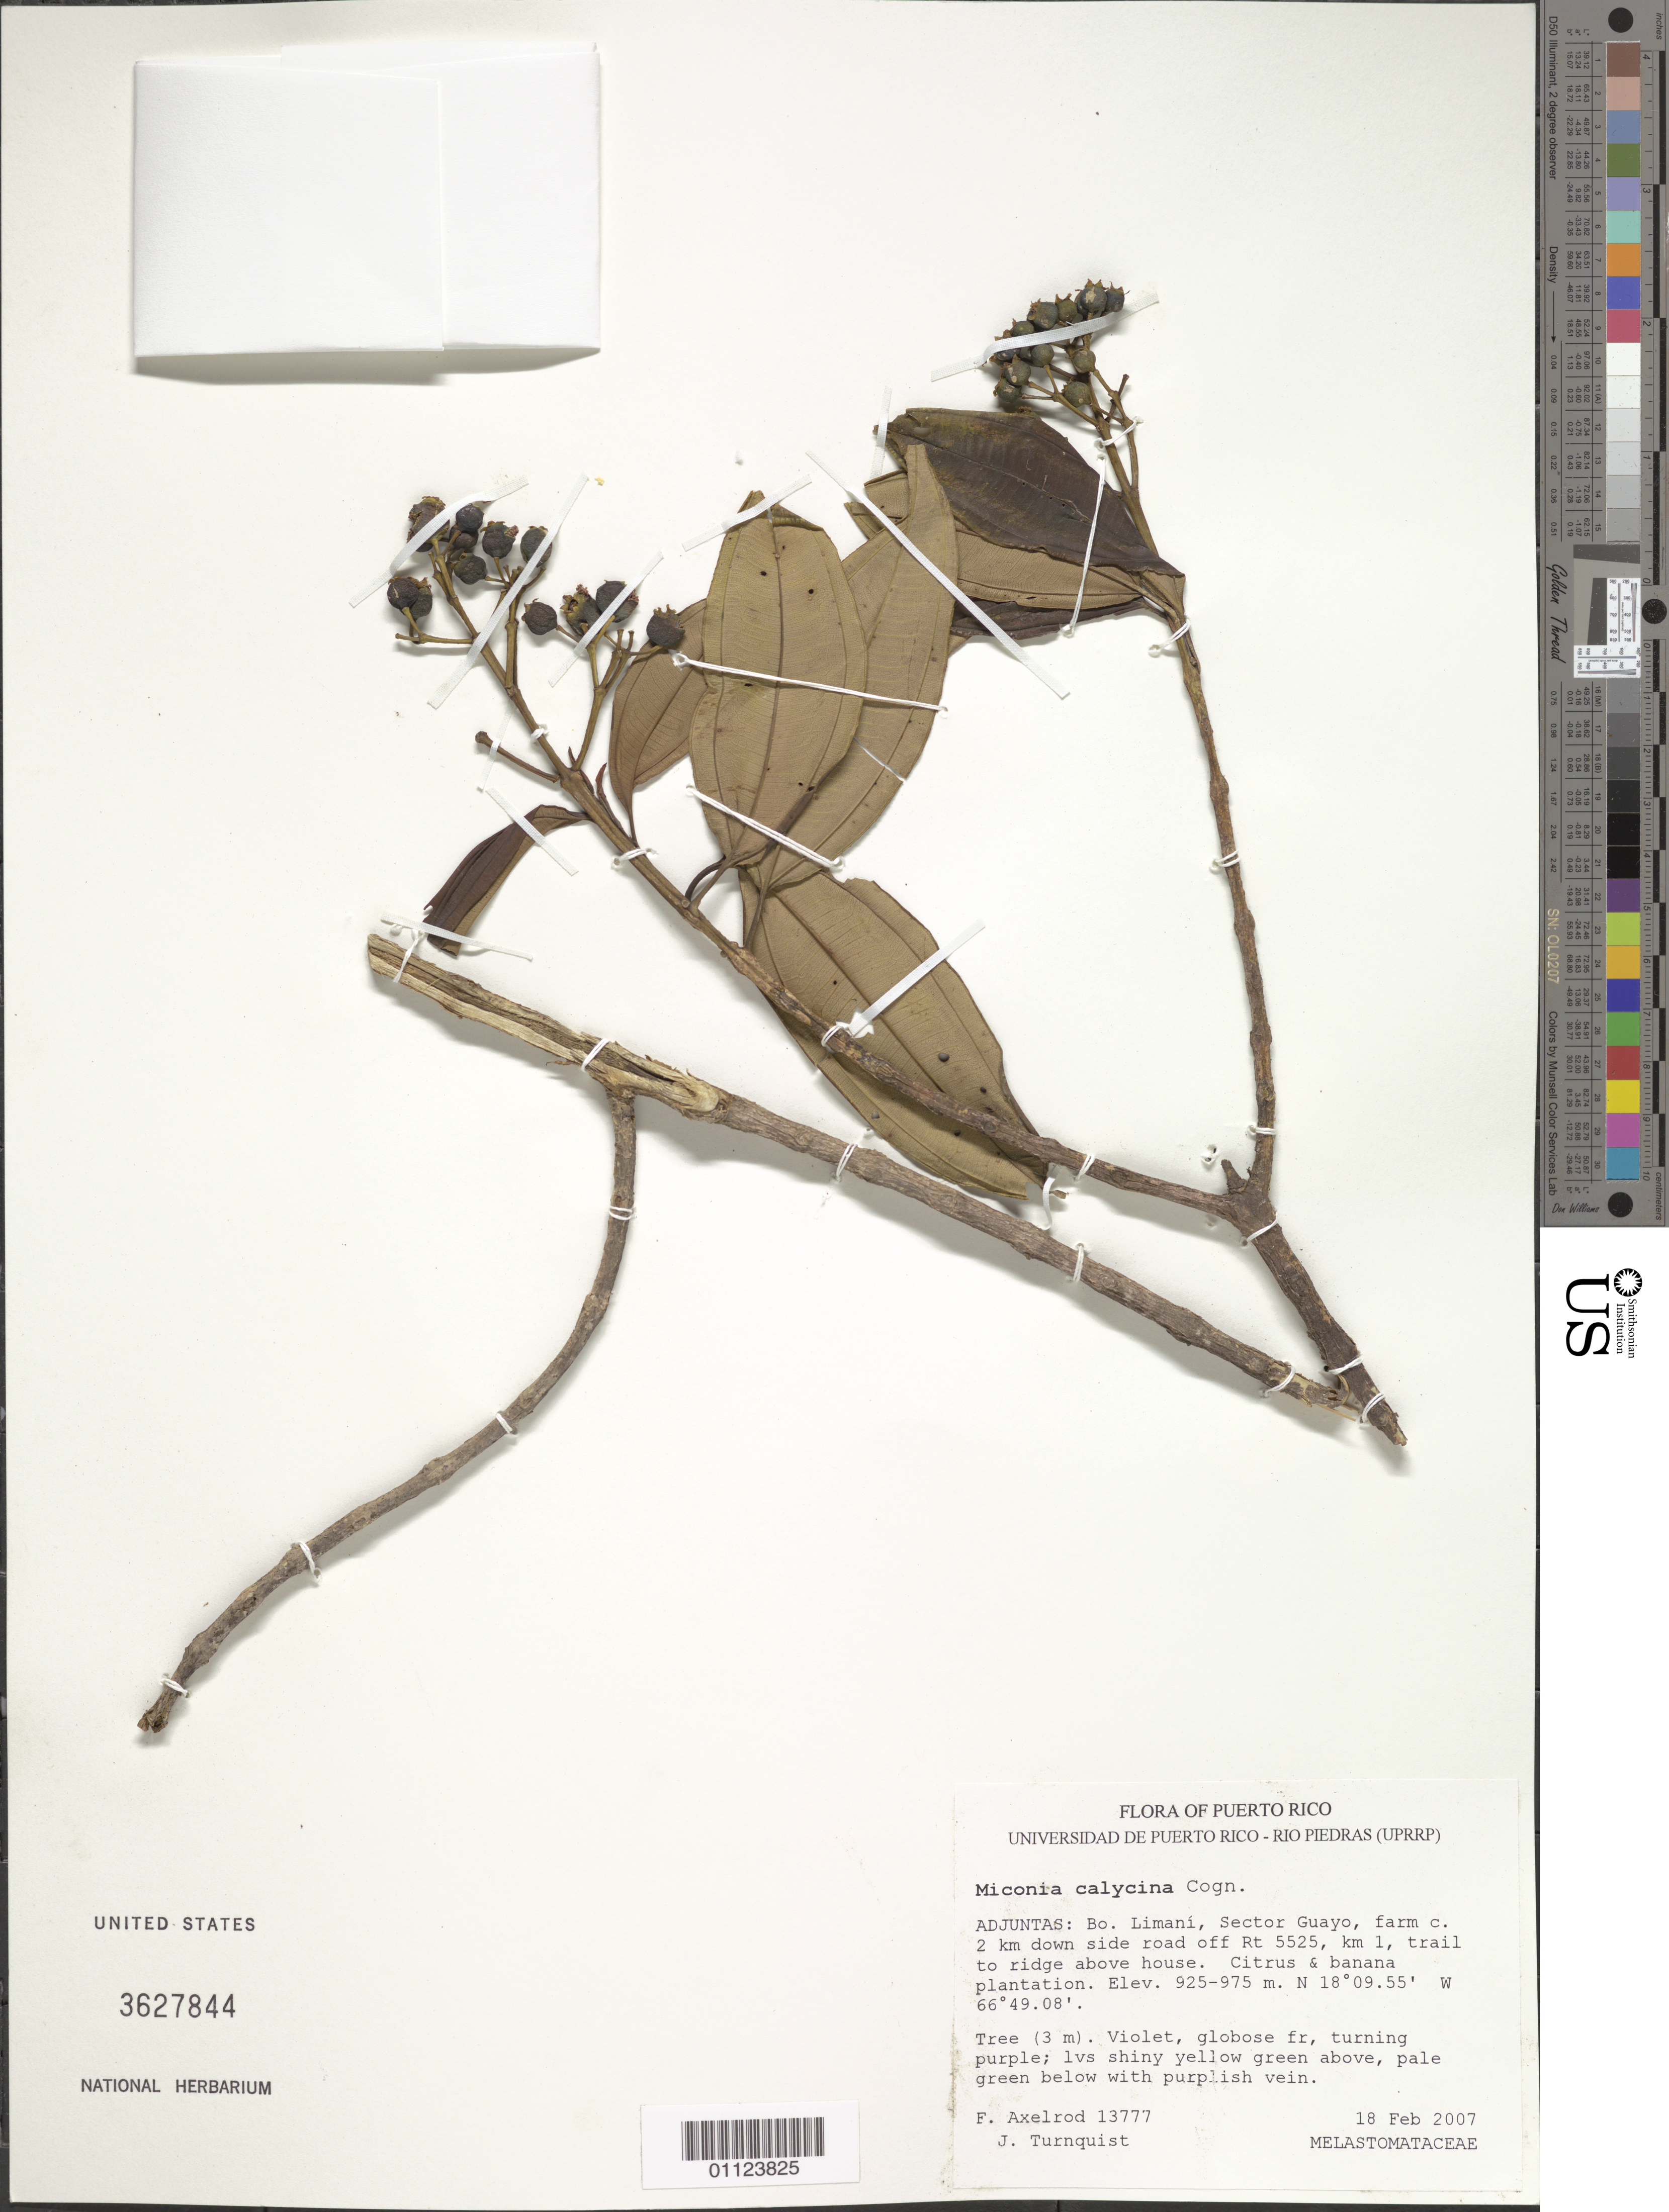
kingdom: Plantae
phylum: Tracheophyta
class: Magnoliopsida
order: Myrtales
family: Melastomataceae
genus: Miconia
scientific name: Miconia calycina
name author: Cogn.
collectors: F. S. Axelrod & J. Turnquist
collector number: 13777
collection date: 2007-02-18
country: Puerto Rico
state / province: Adjuntas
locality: Bo. Limaní, Sector Guayo, farm about 2 km down side road off Rt. 5525, km 1, trail to ridge above house.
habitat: Citrus and banana plantation.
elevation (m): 925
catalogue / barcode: US 3627844